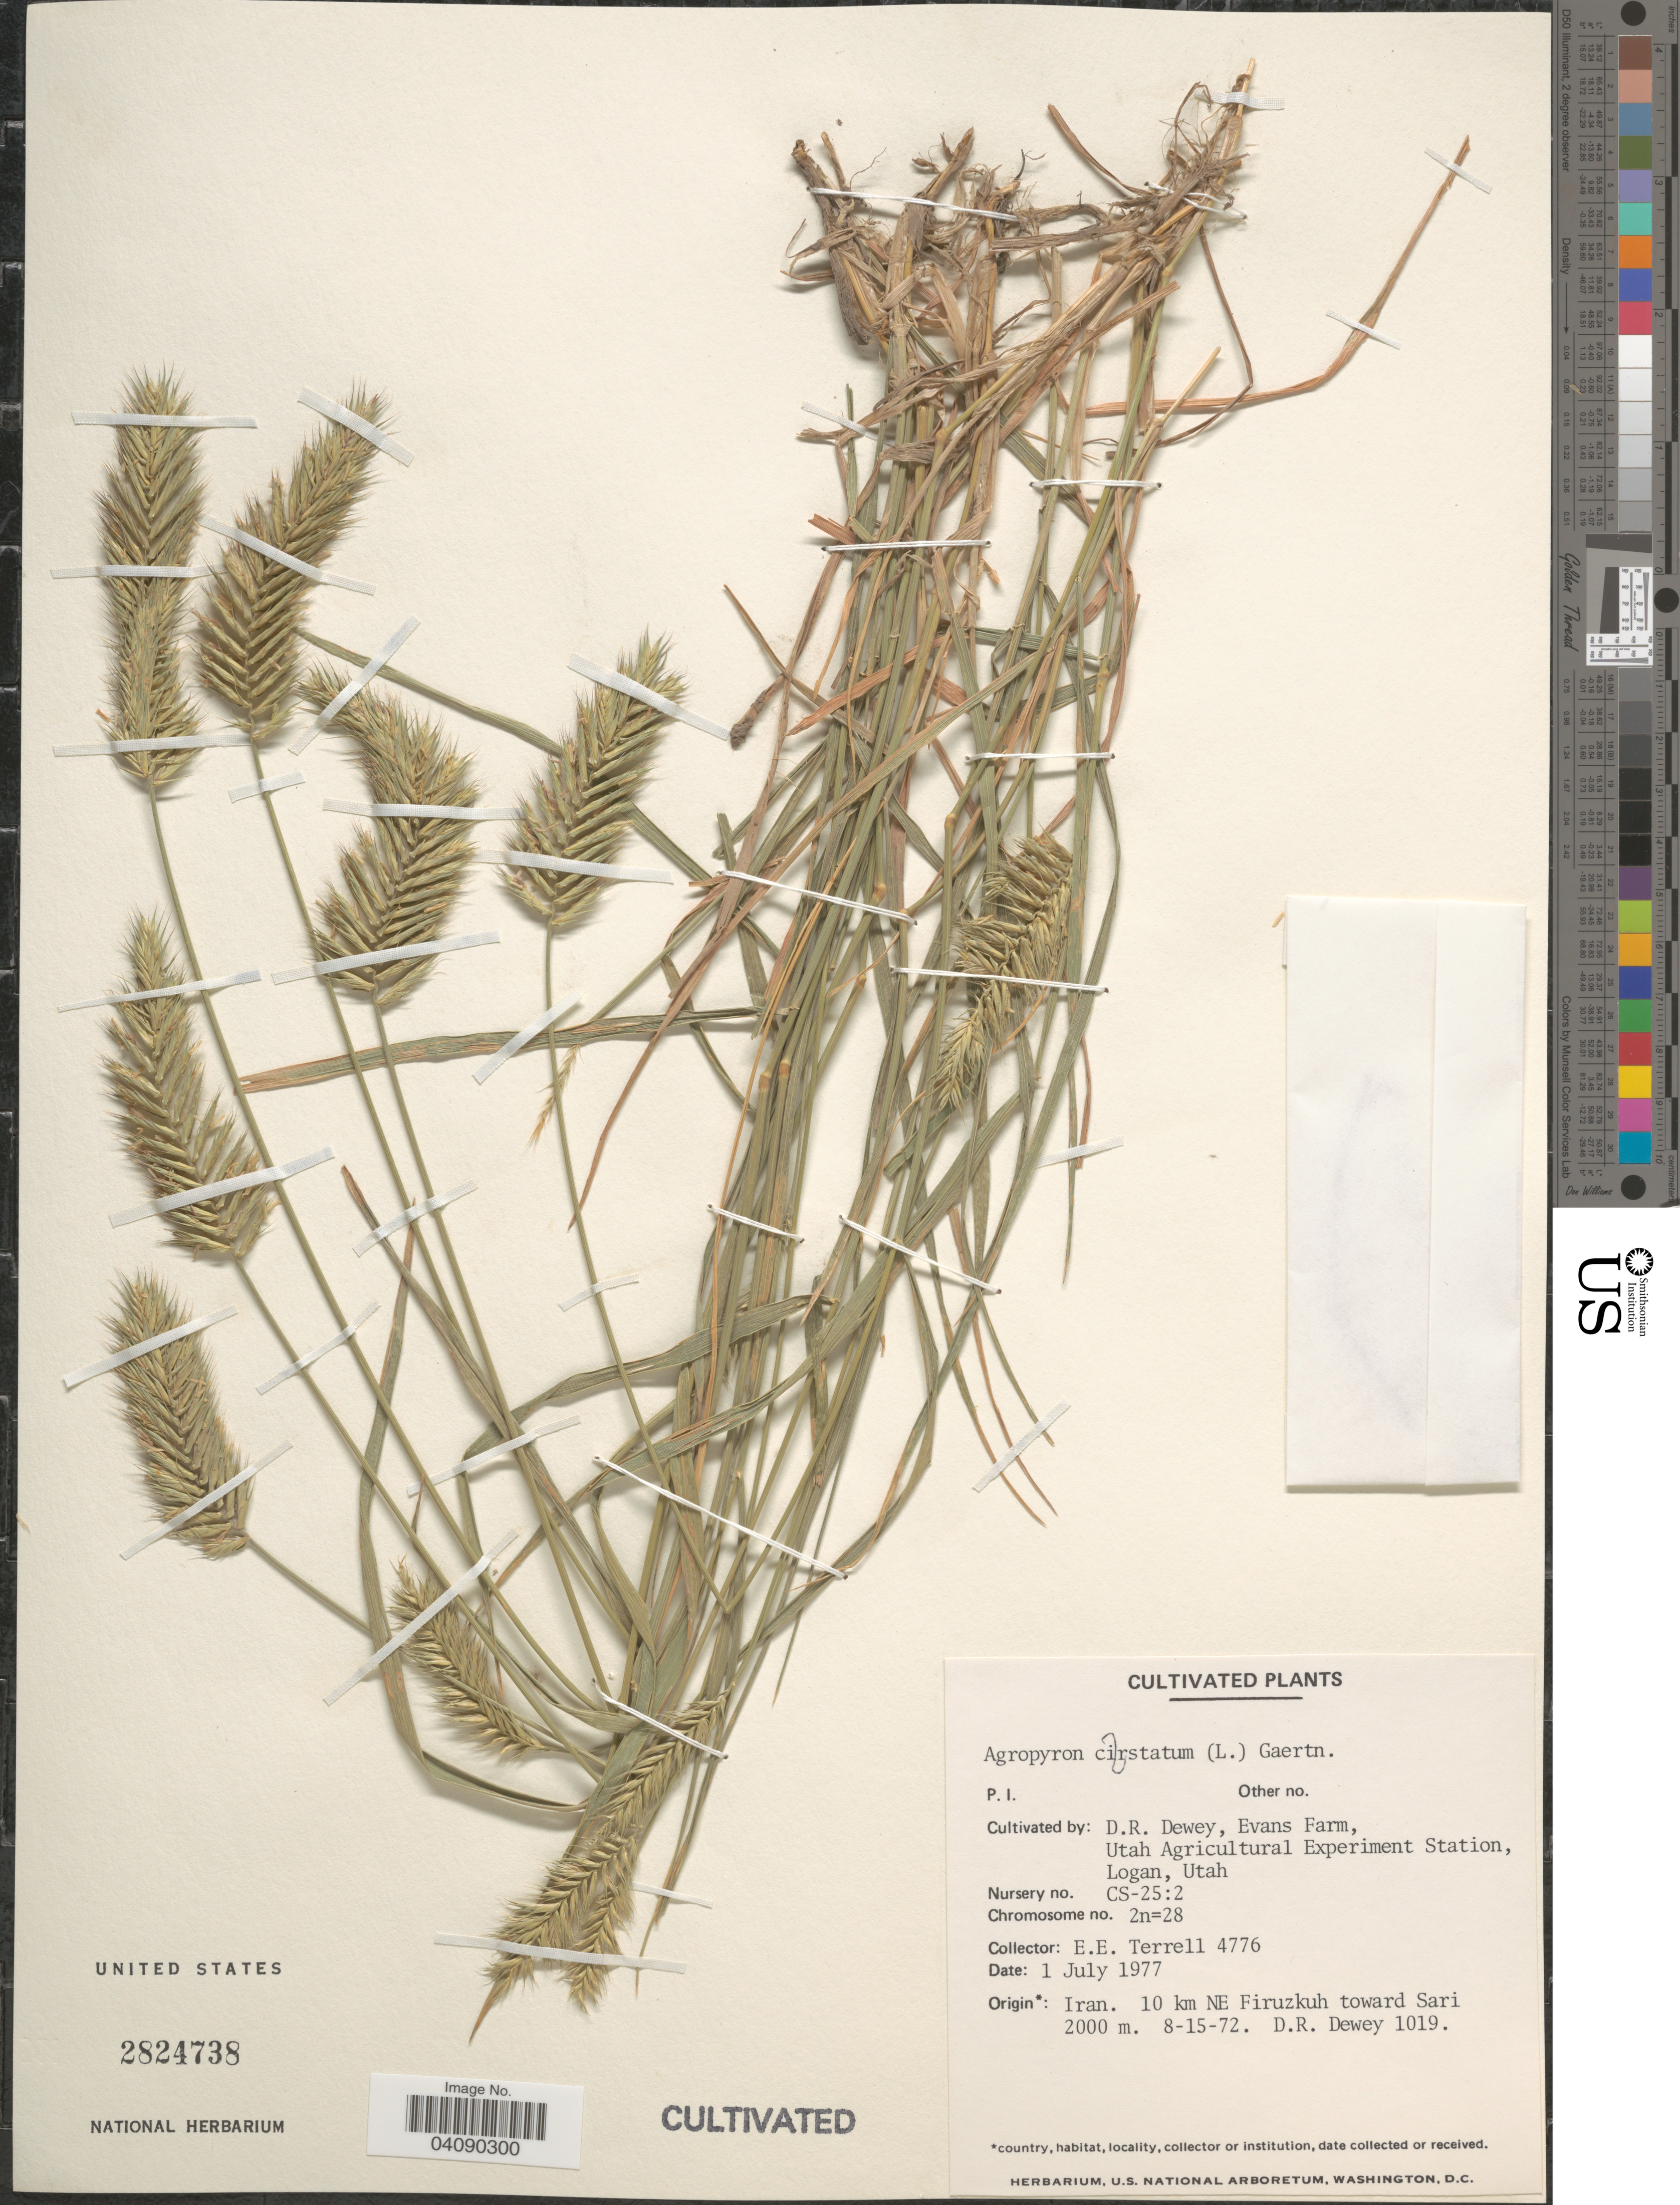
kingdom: Plantae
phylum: Tracheophyta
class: Liliopsida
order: Poales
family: Poaceae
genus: Agropyron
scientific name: Agropyron cristatum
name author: (L.) Gaertn.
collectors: E. E. Terrell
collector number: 4776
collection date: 1977-07-01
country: United States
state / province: Utah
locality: Evans Farm, Utah Agricultural Experiment Station, Logan. Nursery no. CS-25:2.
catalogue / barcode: US 2824738